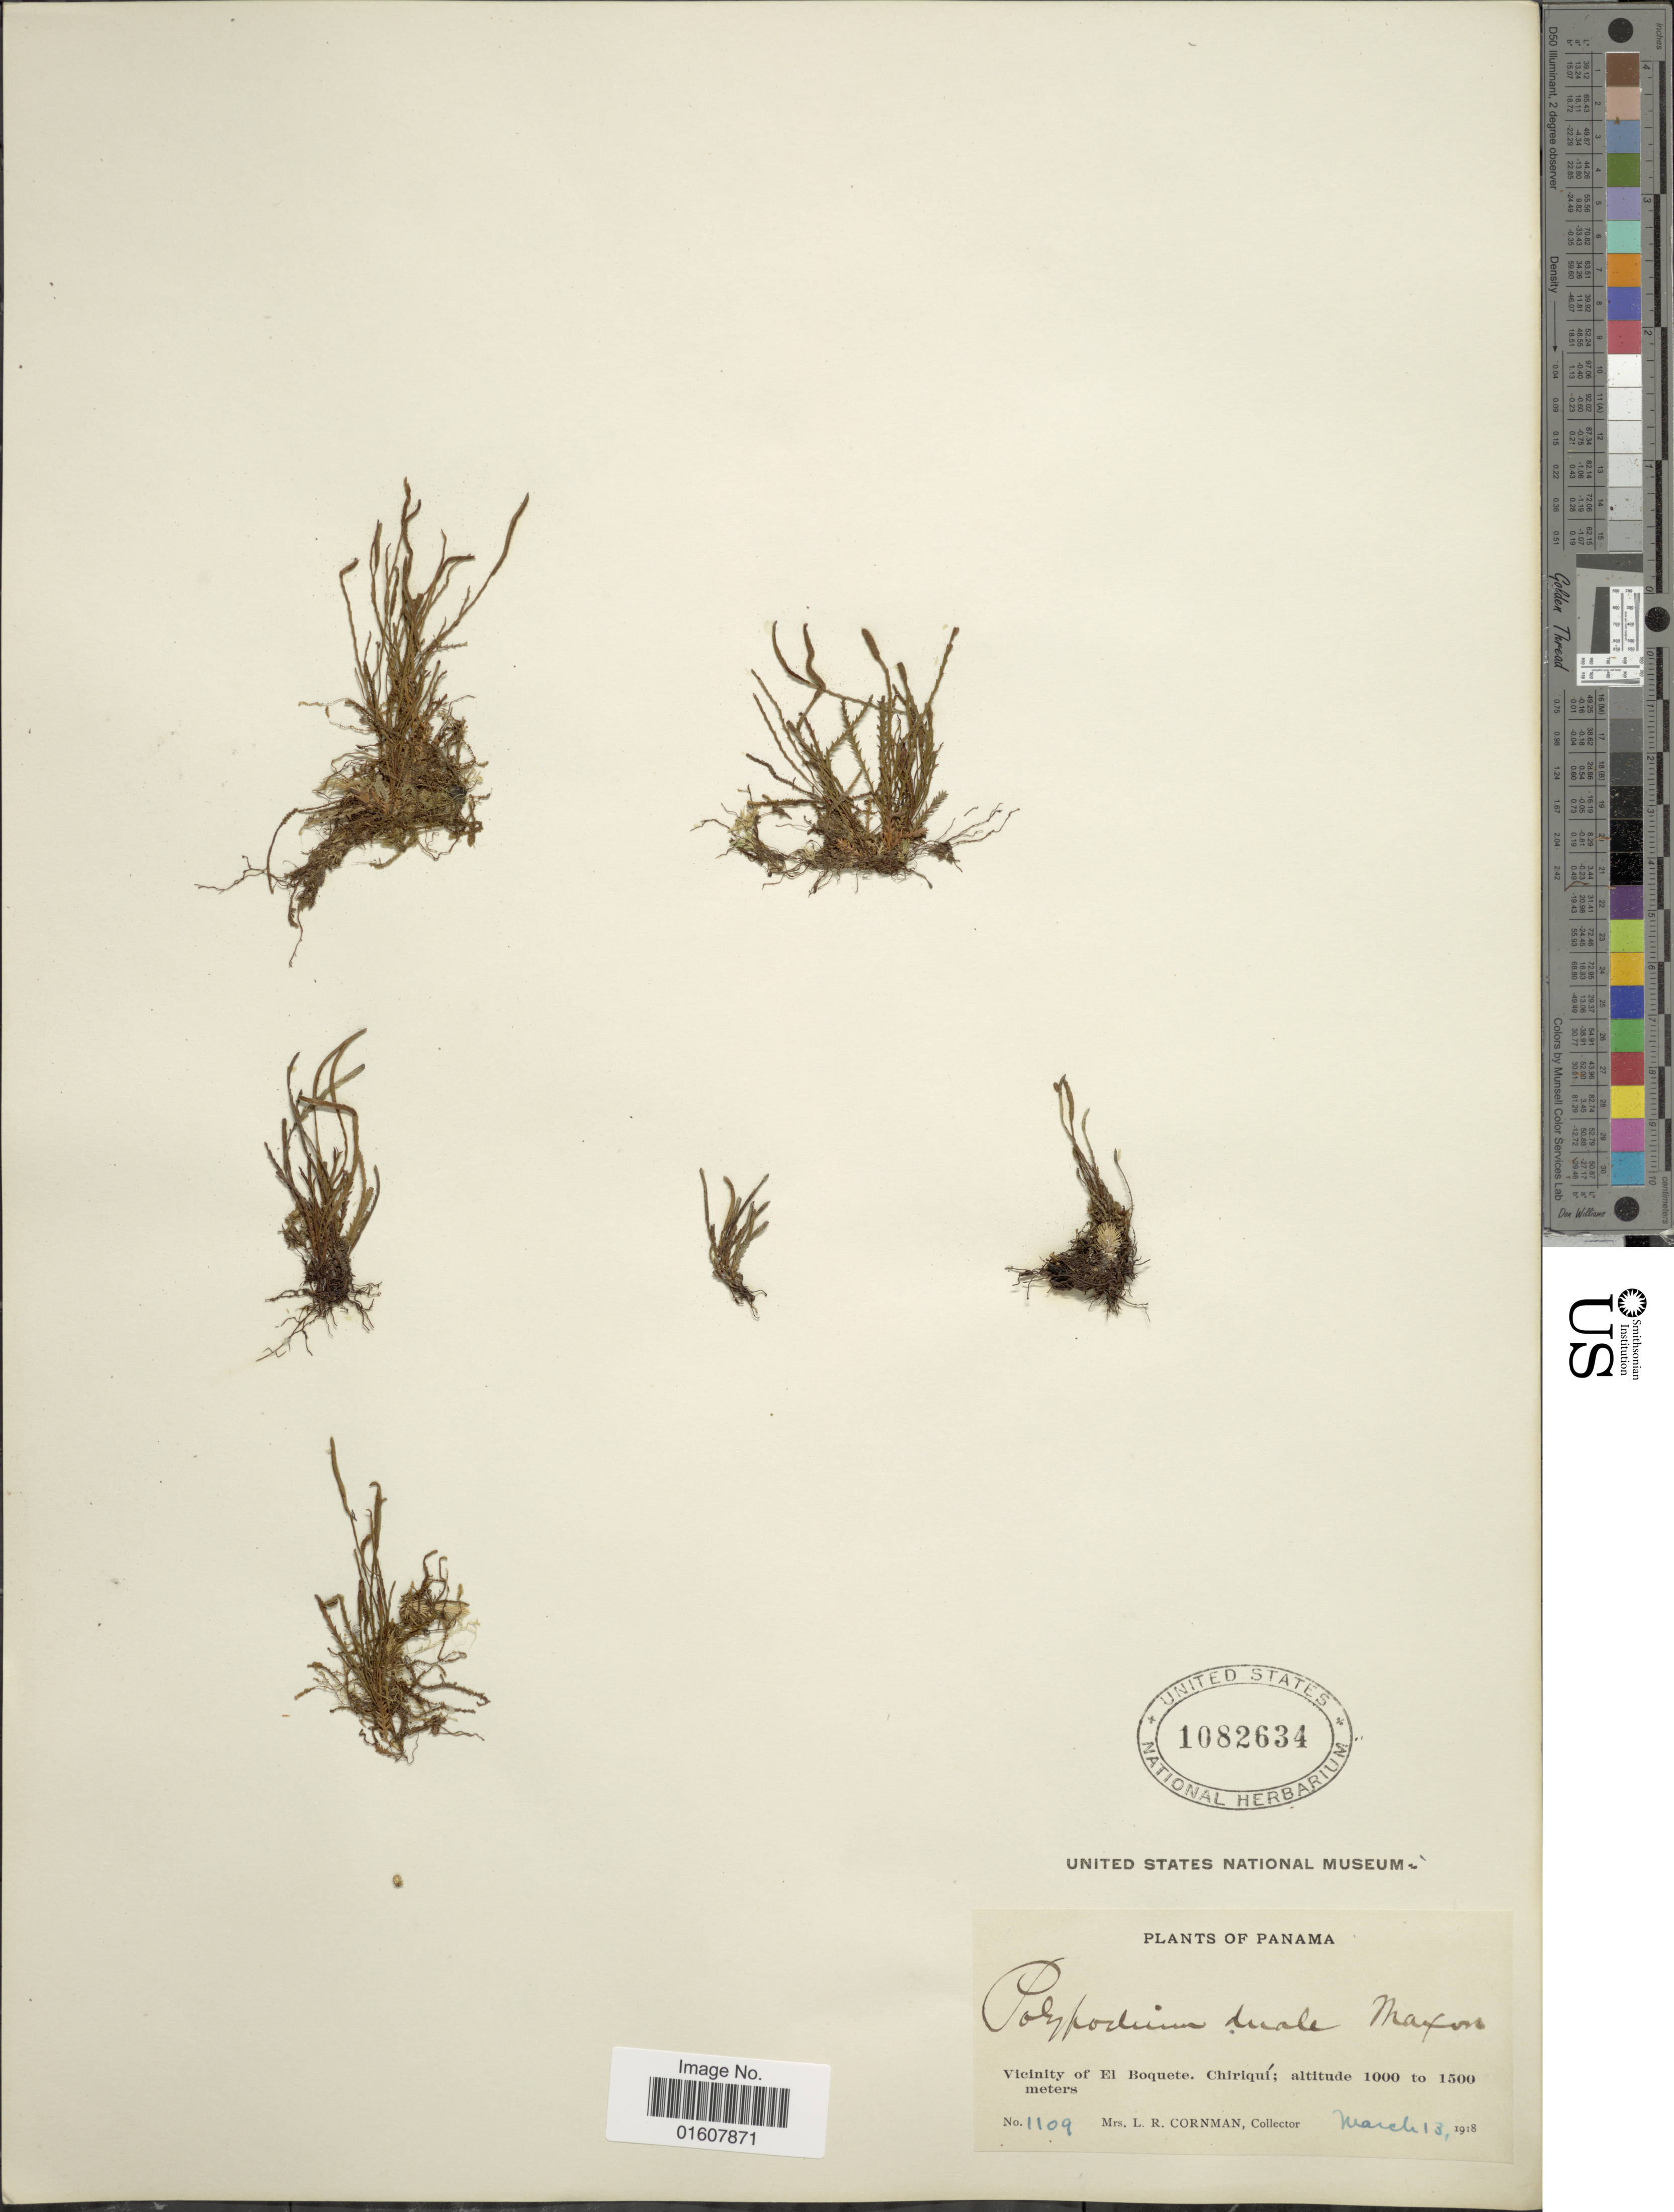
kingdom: Plantae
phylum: Tracheophyta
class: Polypodiopsida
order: Polypodiales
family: Polypodiaceae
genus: Cochlidium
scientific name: Cochlidium serrulatum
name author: (Sw.) L.E. Bishop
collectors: L. Cornman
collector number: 109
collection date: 1918-03-13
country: Panama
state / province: Chiriqui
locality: Vicinity of El Boquete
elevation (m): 1000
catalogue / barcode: US 1082634